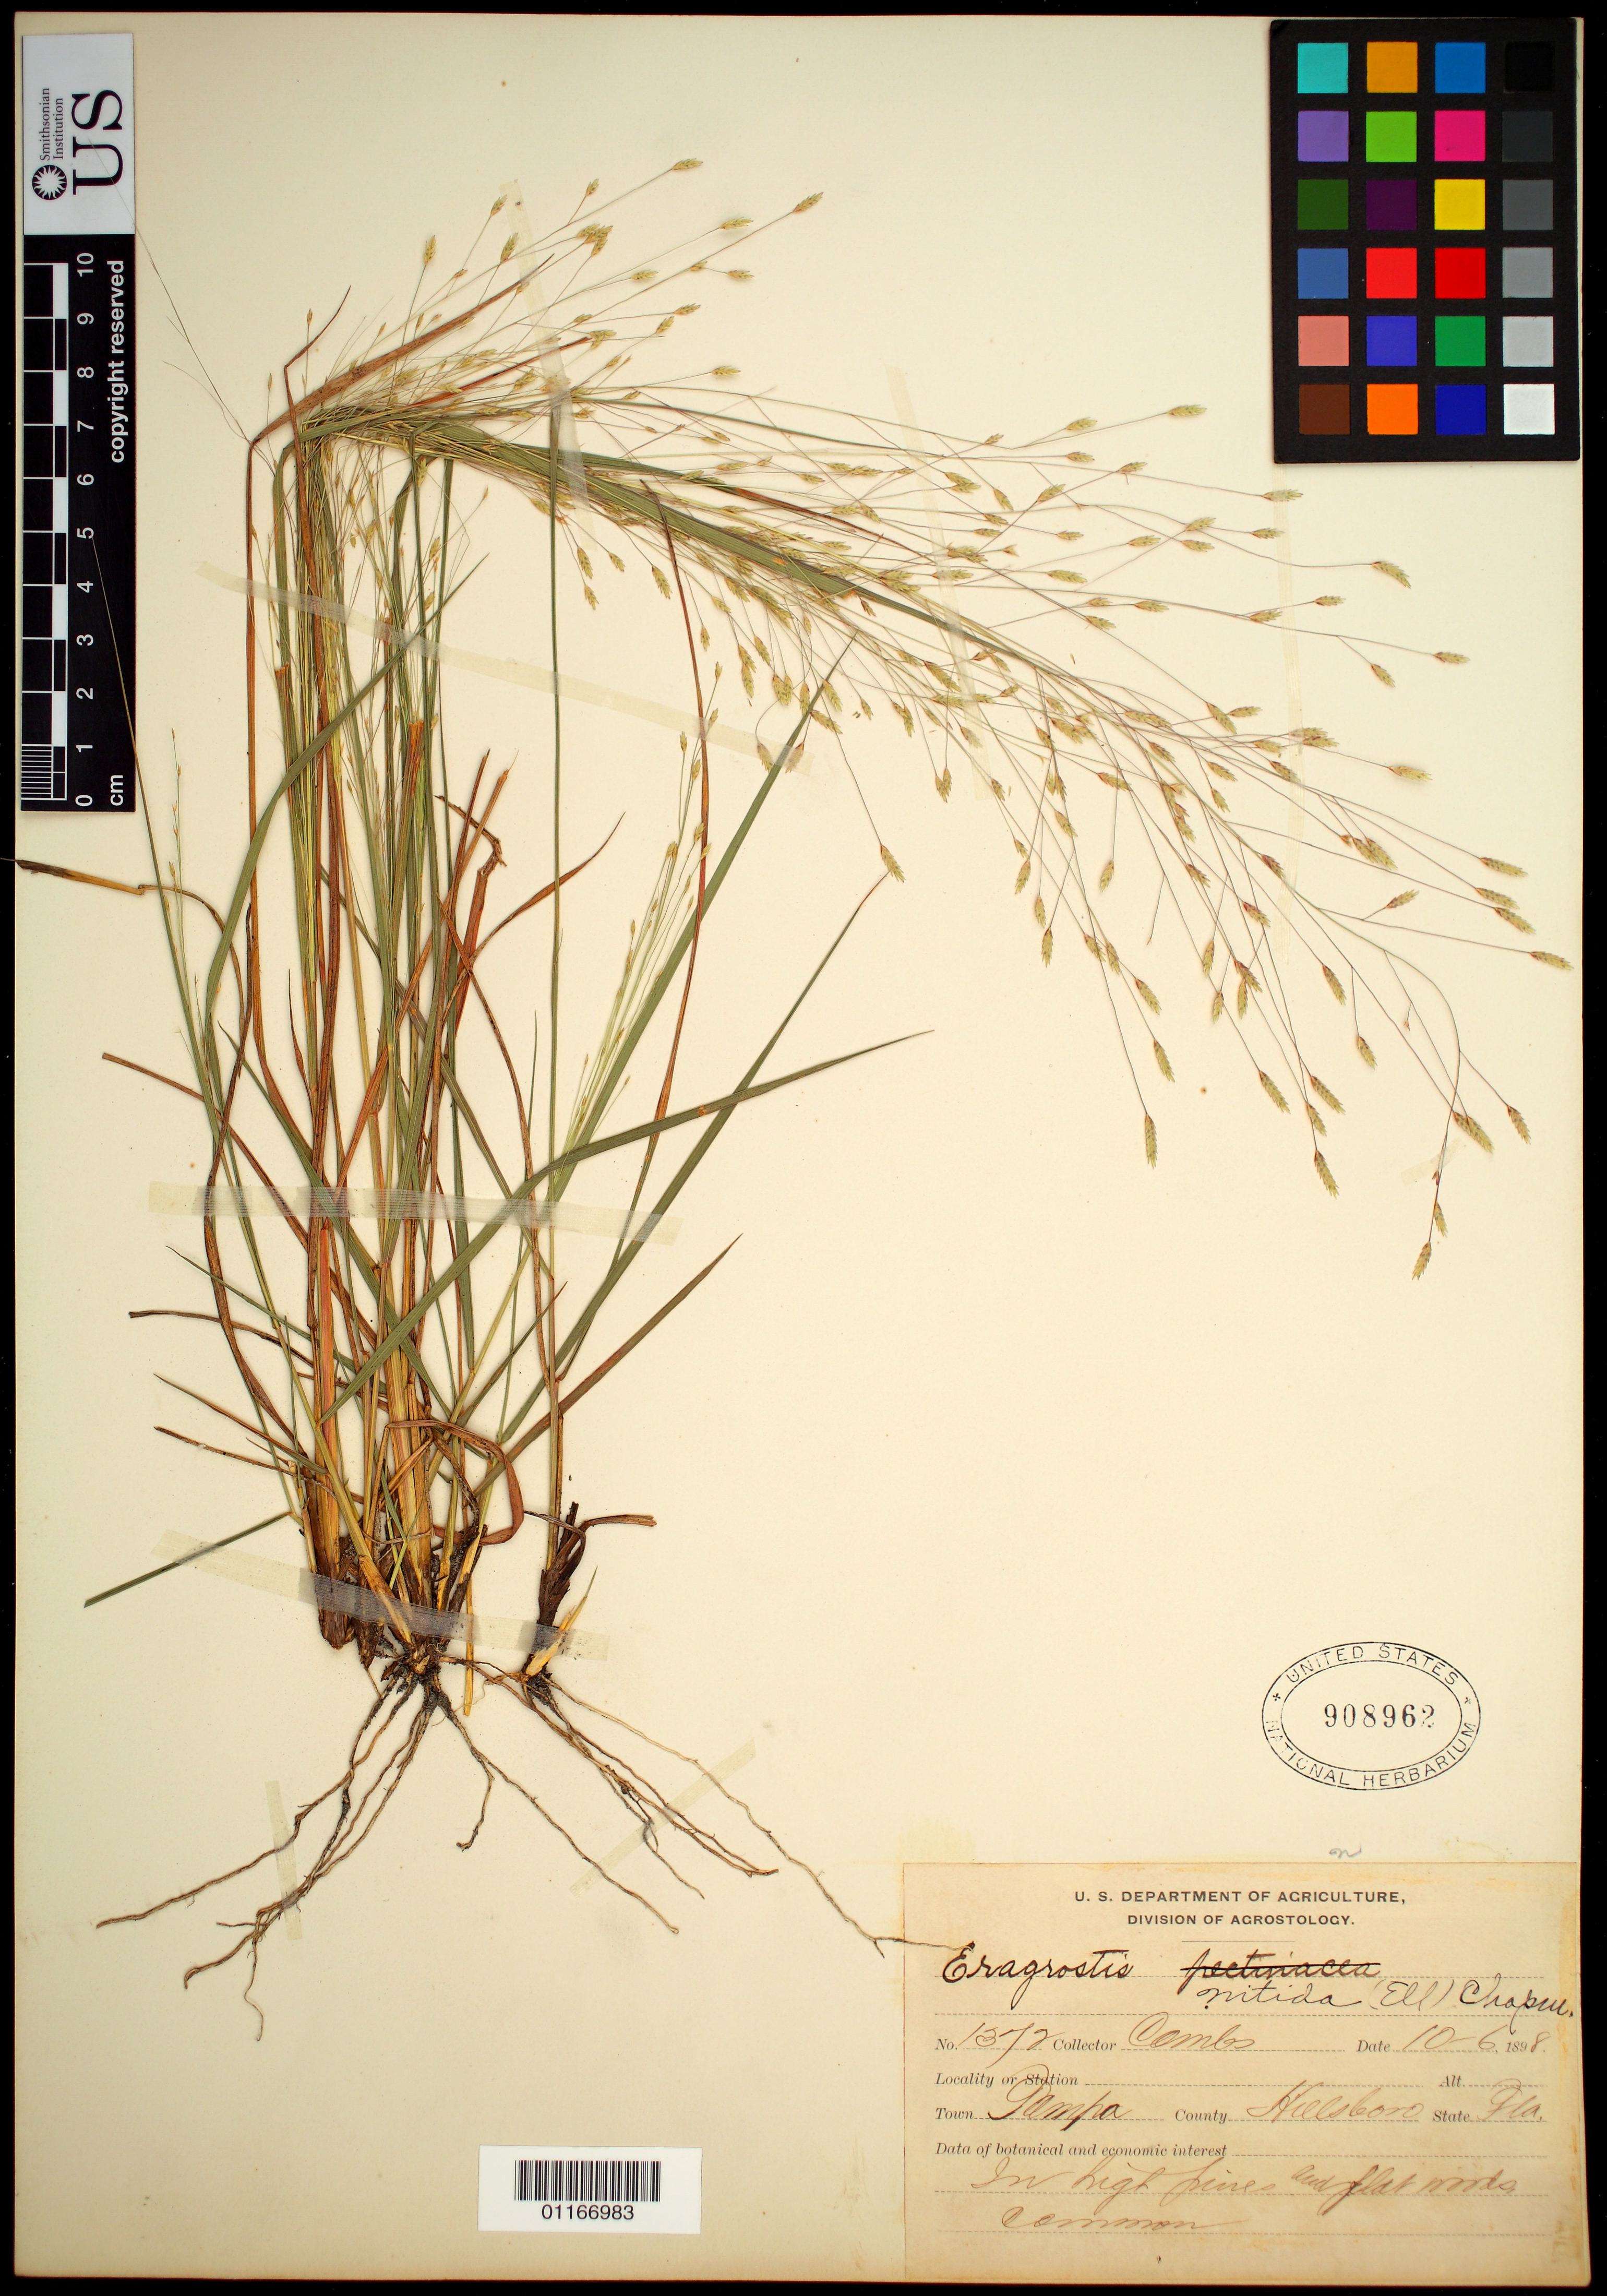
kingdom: Plantae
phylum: Tracheophyta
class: Liliopsida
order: Poales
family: Poaceae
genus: Eragrostis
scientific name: Eragrostis elliottii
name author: S. Watson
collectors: -. Combs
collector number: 1372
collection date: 1898-10-06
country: United States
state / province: Florida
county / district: Hillsborough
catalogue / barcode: US 908962